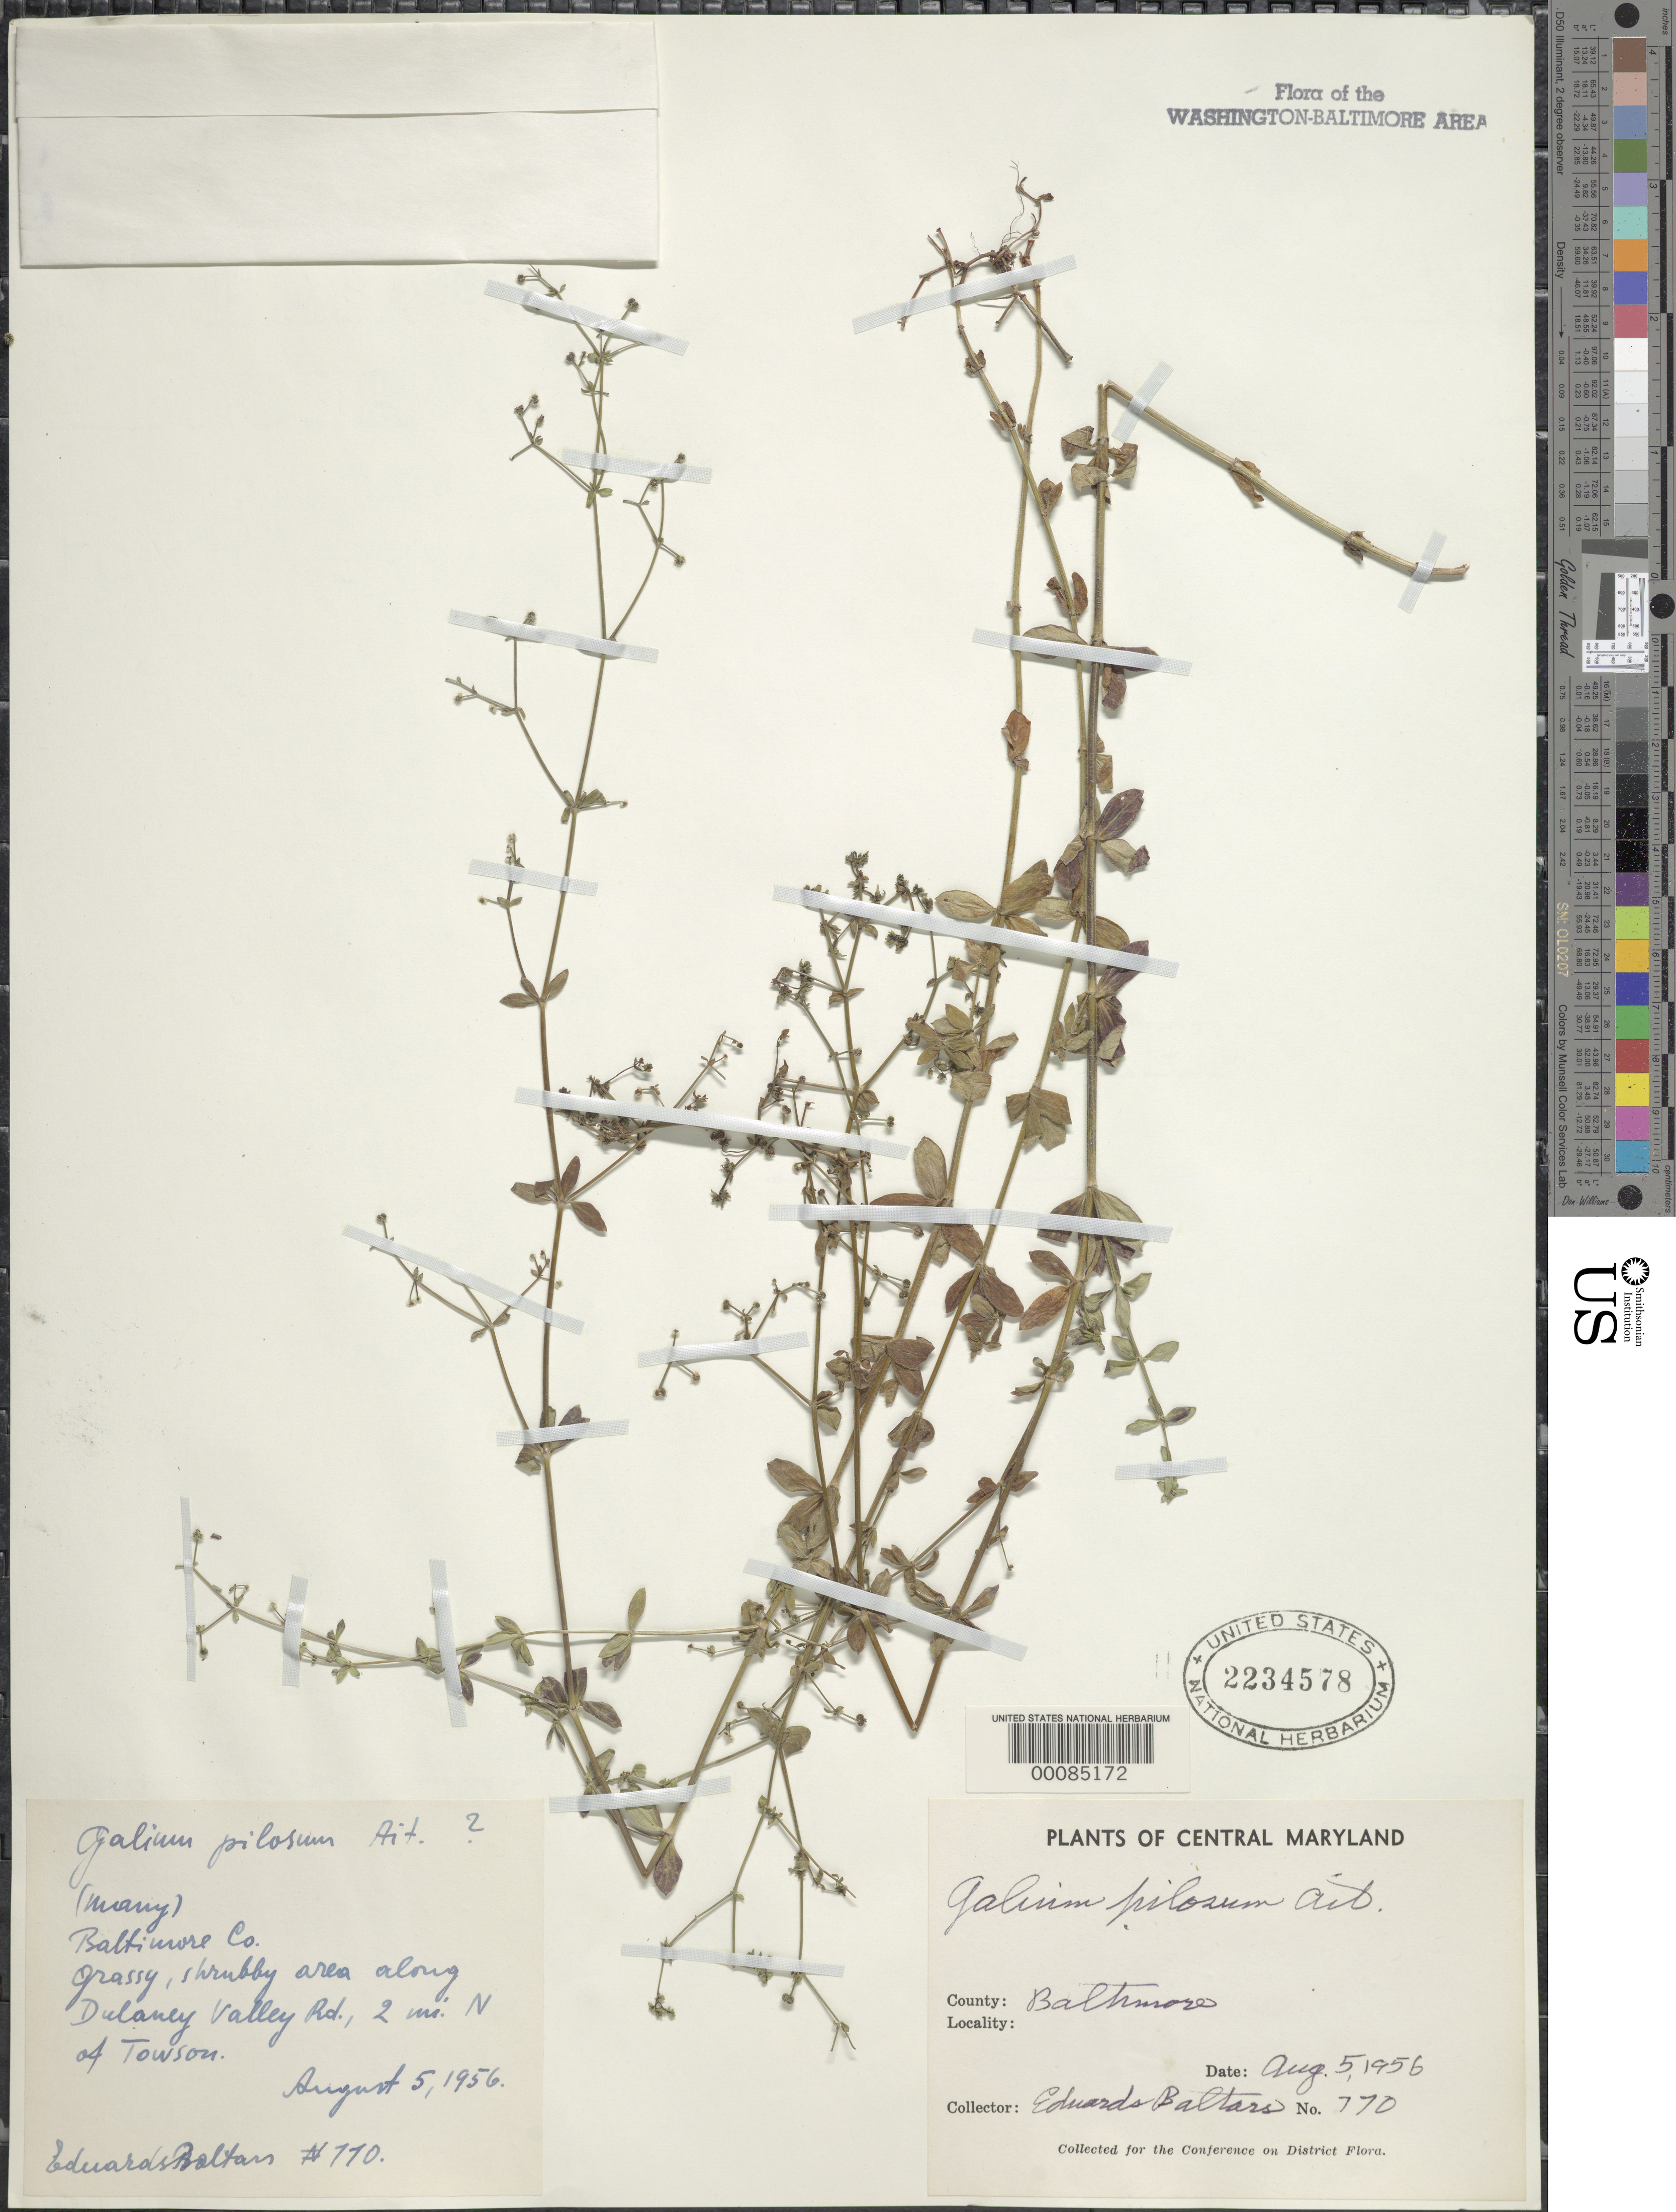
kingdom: Plantae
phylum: Tracheophyta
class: Magnoliopsida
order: Gentianales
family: Rubiaceae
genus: Galium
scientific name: Galium pilosum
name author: Aiton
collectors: E. Baltars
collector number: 770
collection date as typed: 05 Aug 1956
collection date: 1956-08-05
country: United States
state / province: Maryland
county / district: Baltimore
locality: North of Towson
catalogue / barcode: US 2234578